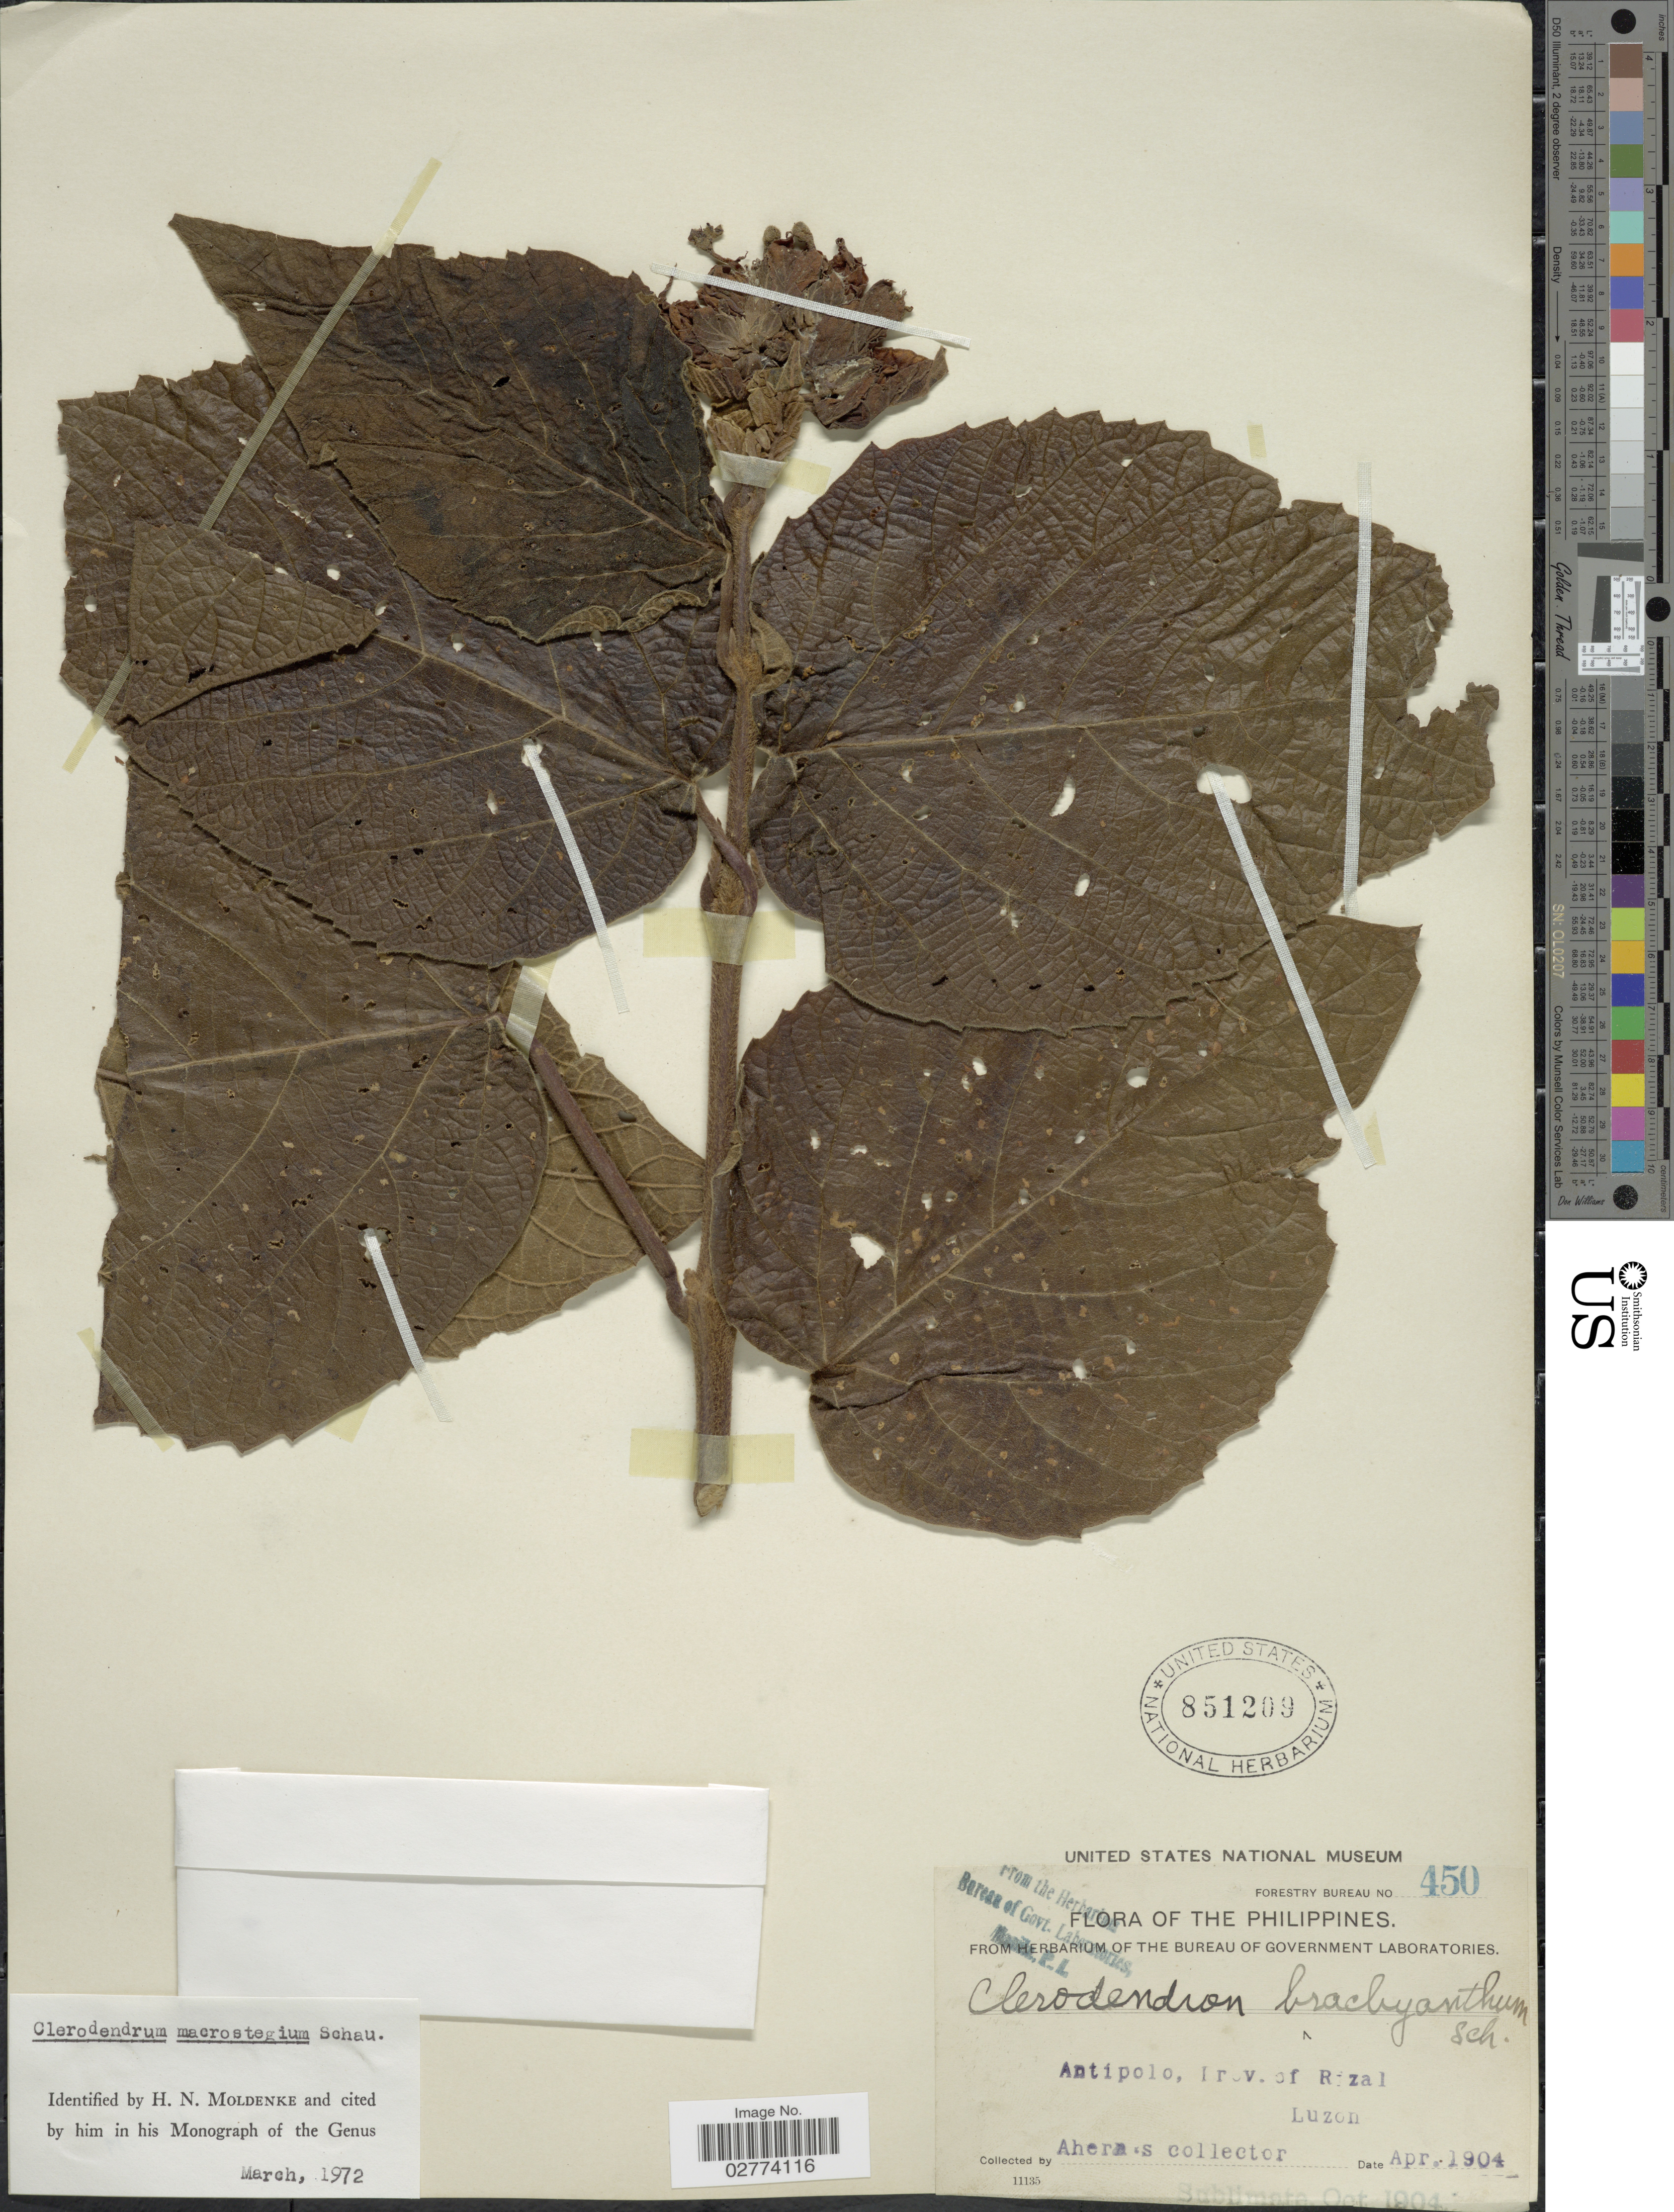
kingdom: Plantae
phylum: Tracheophyta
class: Magnoliopsida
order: Lamiales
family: Lamiaceae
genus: Clerodendrum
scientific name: Clerodendrum macrostegium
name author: Schauer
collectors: Ahern's collector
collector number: Forestry Bureau 450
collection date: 1904-04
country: Philippines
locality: Antipolo, Prov. of Rizal, Luzon.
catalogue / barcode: US 851209